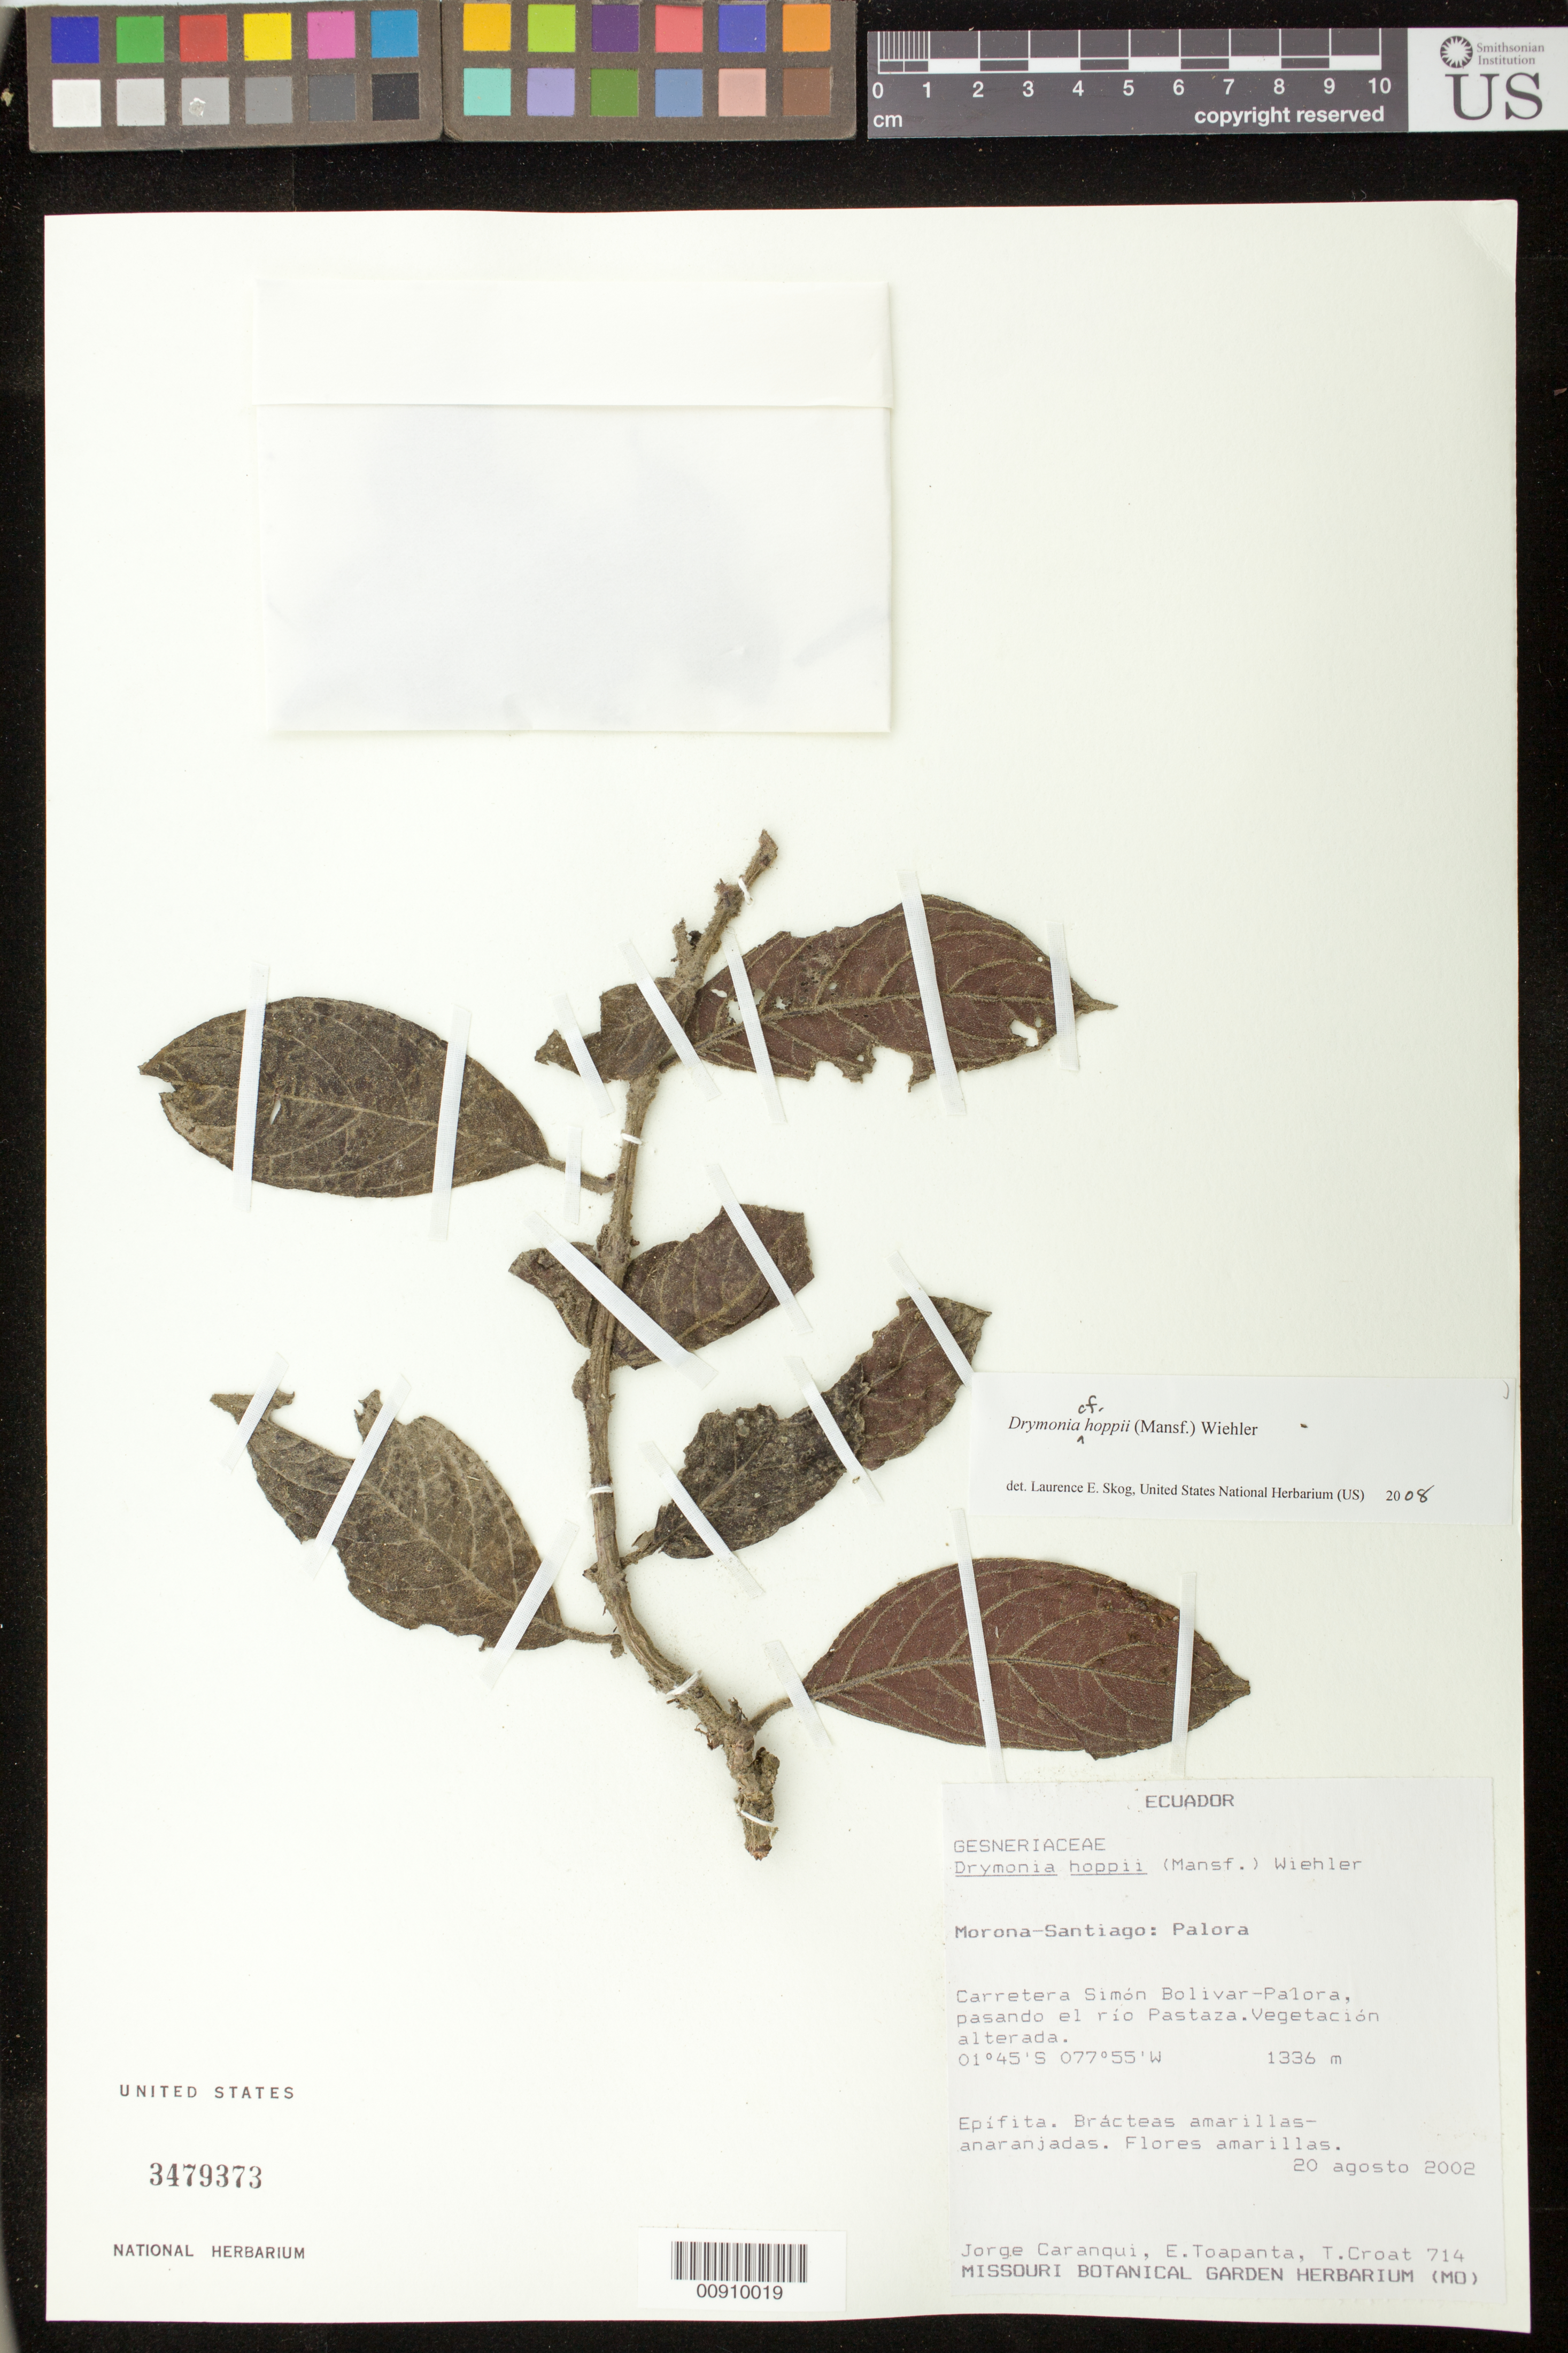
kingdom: Plantae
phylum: Tracheophyta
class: Magnoliopsida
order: Lamiales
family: Gesneriaceae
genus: Drymonia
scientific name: Drymonia hoppii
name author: (Mansf.) Wiehler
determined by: Skog, Laurence E.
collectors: J. Caranqui, E. Toapanta & T. B. Croat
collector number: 714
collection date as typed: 20 Aug 2002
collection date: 2002-08-20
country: Ecuador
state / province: Morona-Santiago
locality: Morona-Santiago: Palora. Carretera Simón Bolivar-Palora, pasando el rio Pastaza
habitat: Vegetación alterada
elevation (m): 1336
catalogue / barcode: US 3479373